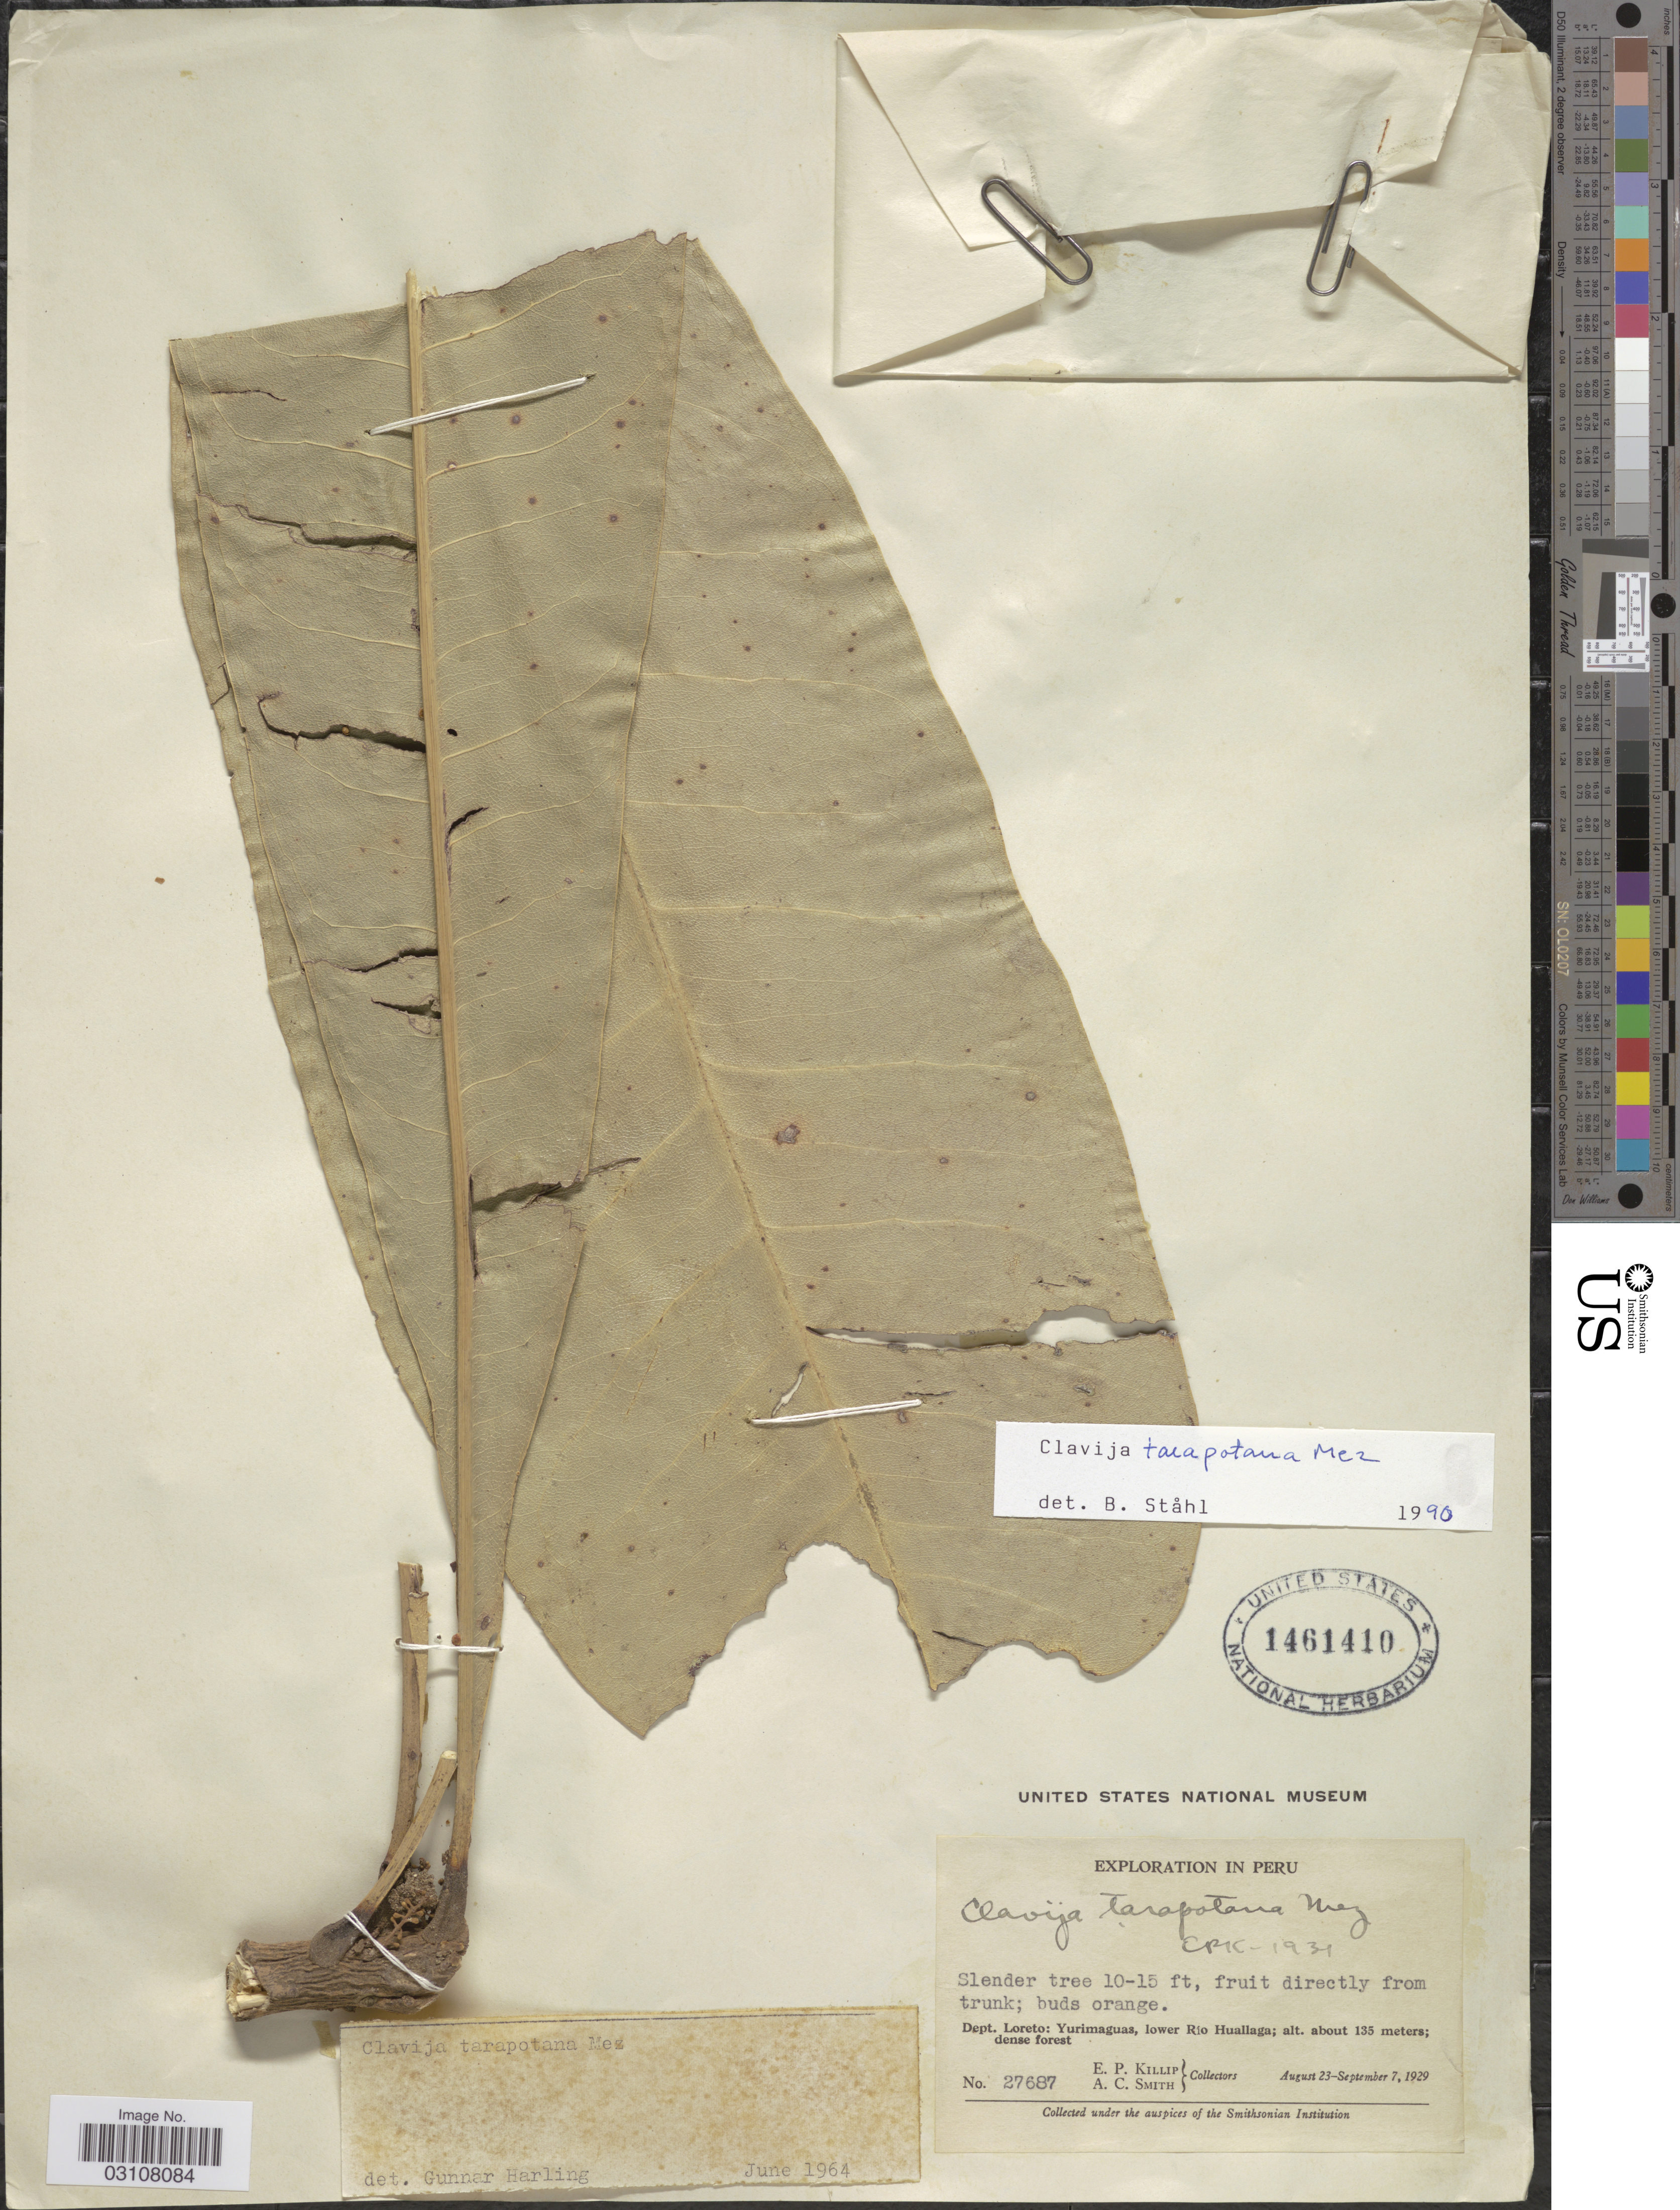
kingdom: Plantae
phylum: Tracheophyta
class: Magnoliopsida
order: Ericales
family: Primulaceae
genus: Clavija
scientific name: Clavija tarapotana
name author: Mez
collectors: E. P. Killip & A. C. Smith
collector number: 27687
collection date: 1929-08-23/1929-09-07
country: Peru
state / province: Loreto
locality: Dept. Loreto: Yurimaguas, lower Río Huallaga.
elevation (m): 135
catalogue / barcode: US 1461410